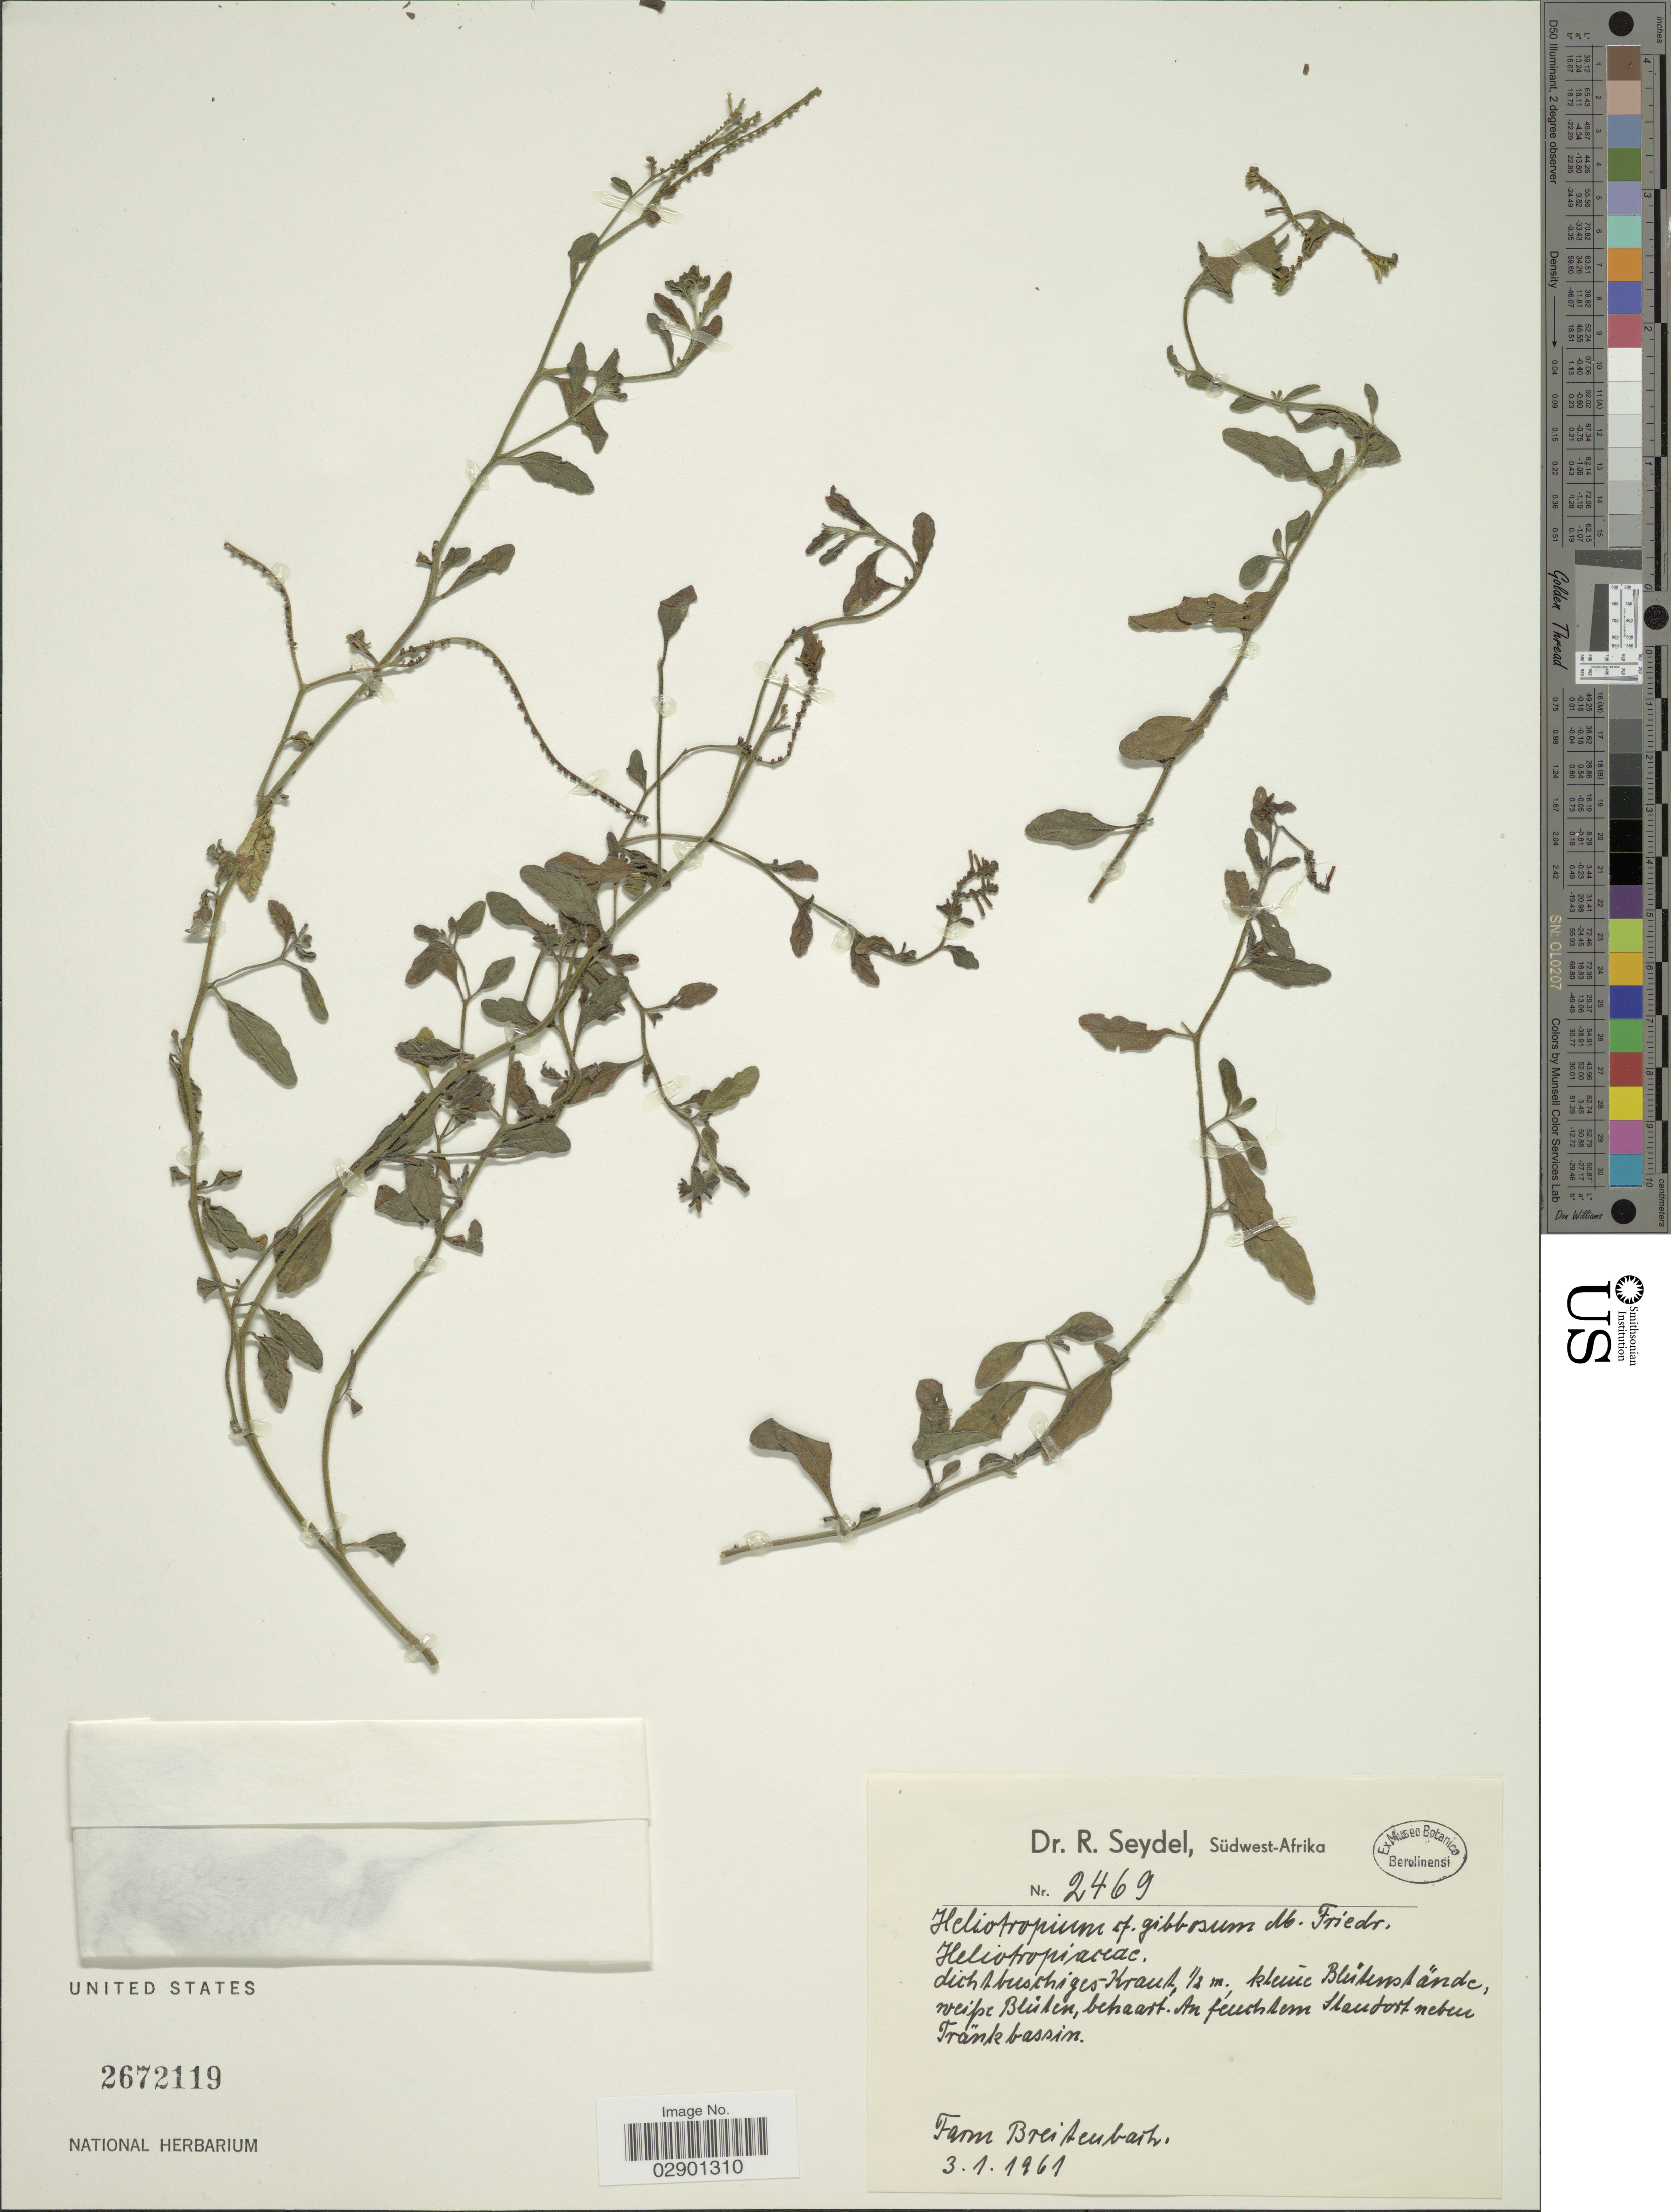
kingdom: Plantae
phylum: Tracheophyta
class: Magnoliopsida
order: Boraginales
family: Heliotropiaceae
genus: Heliotropium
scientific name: Heliotropium ciliatum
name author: Kaplan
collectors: R. Seydel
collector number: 2469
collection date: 1961-01-03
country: Namibia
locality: Südwest-Afrika. An feushtem Standorf neben Fränkbassin. Farm Breitenbach.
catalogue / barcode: US 2672119